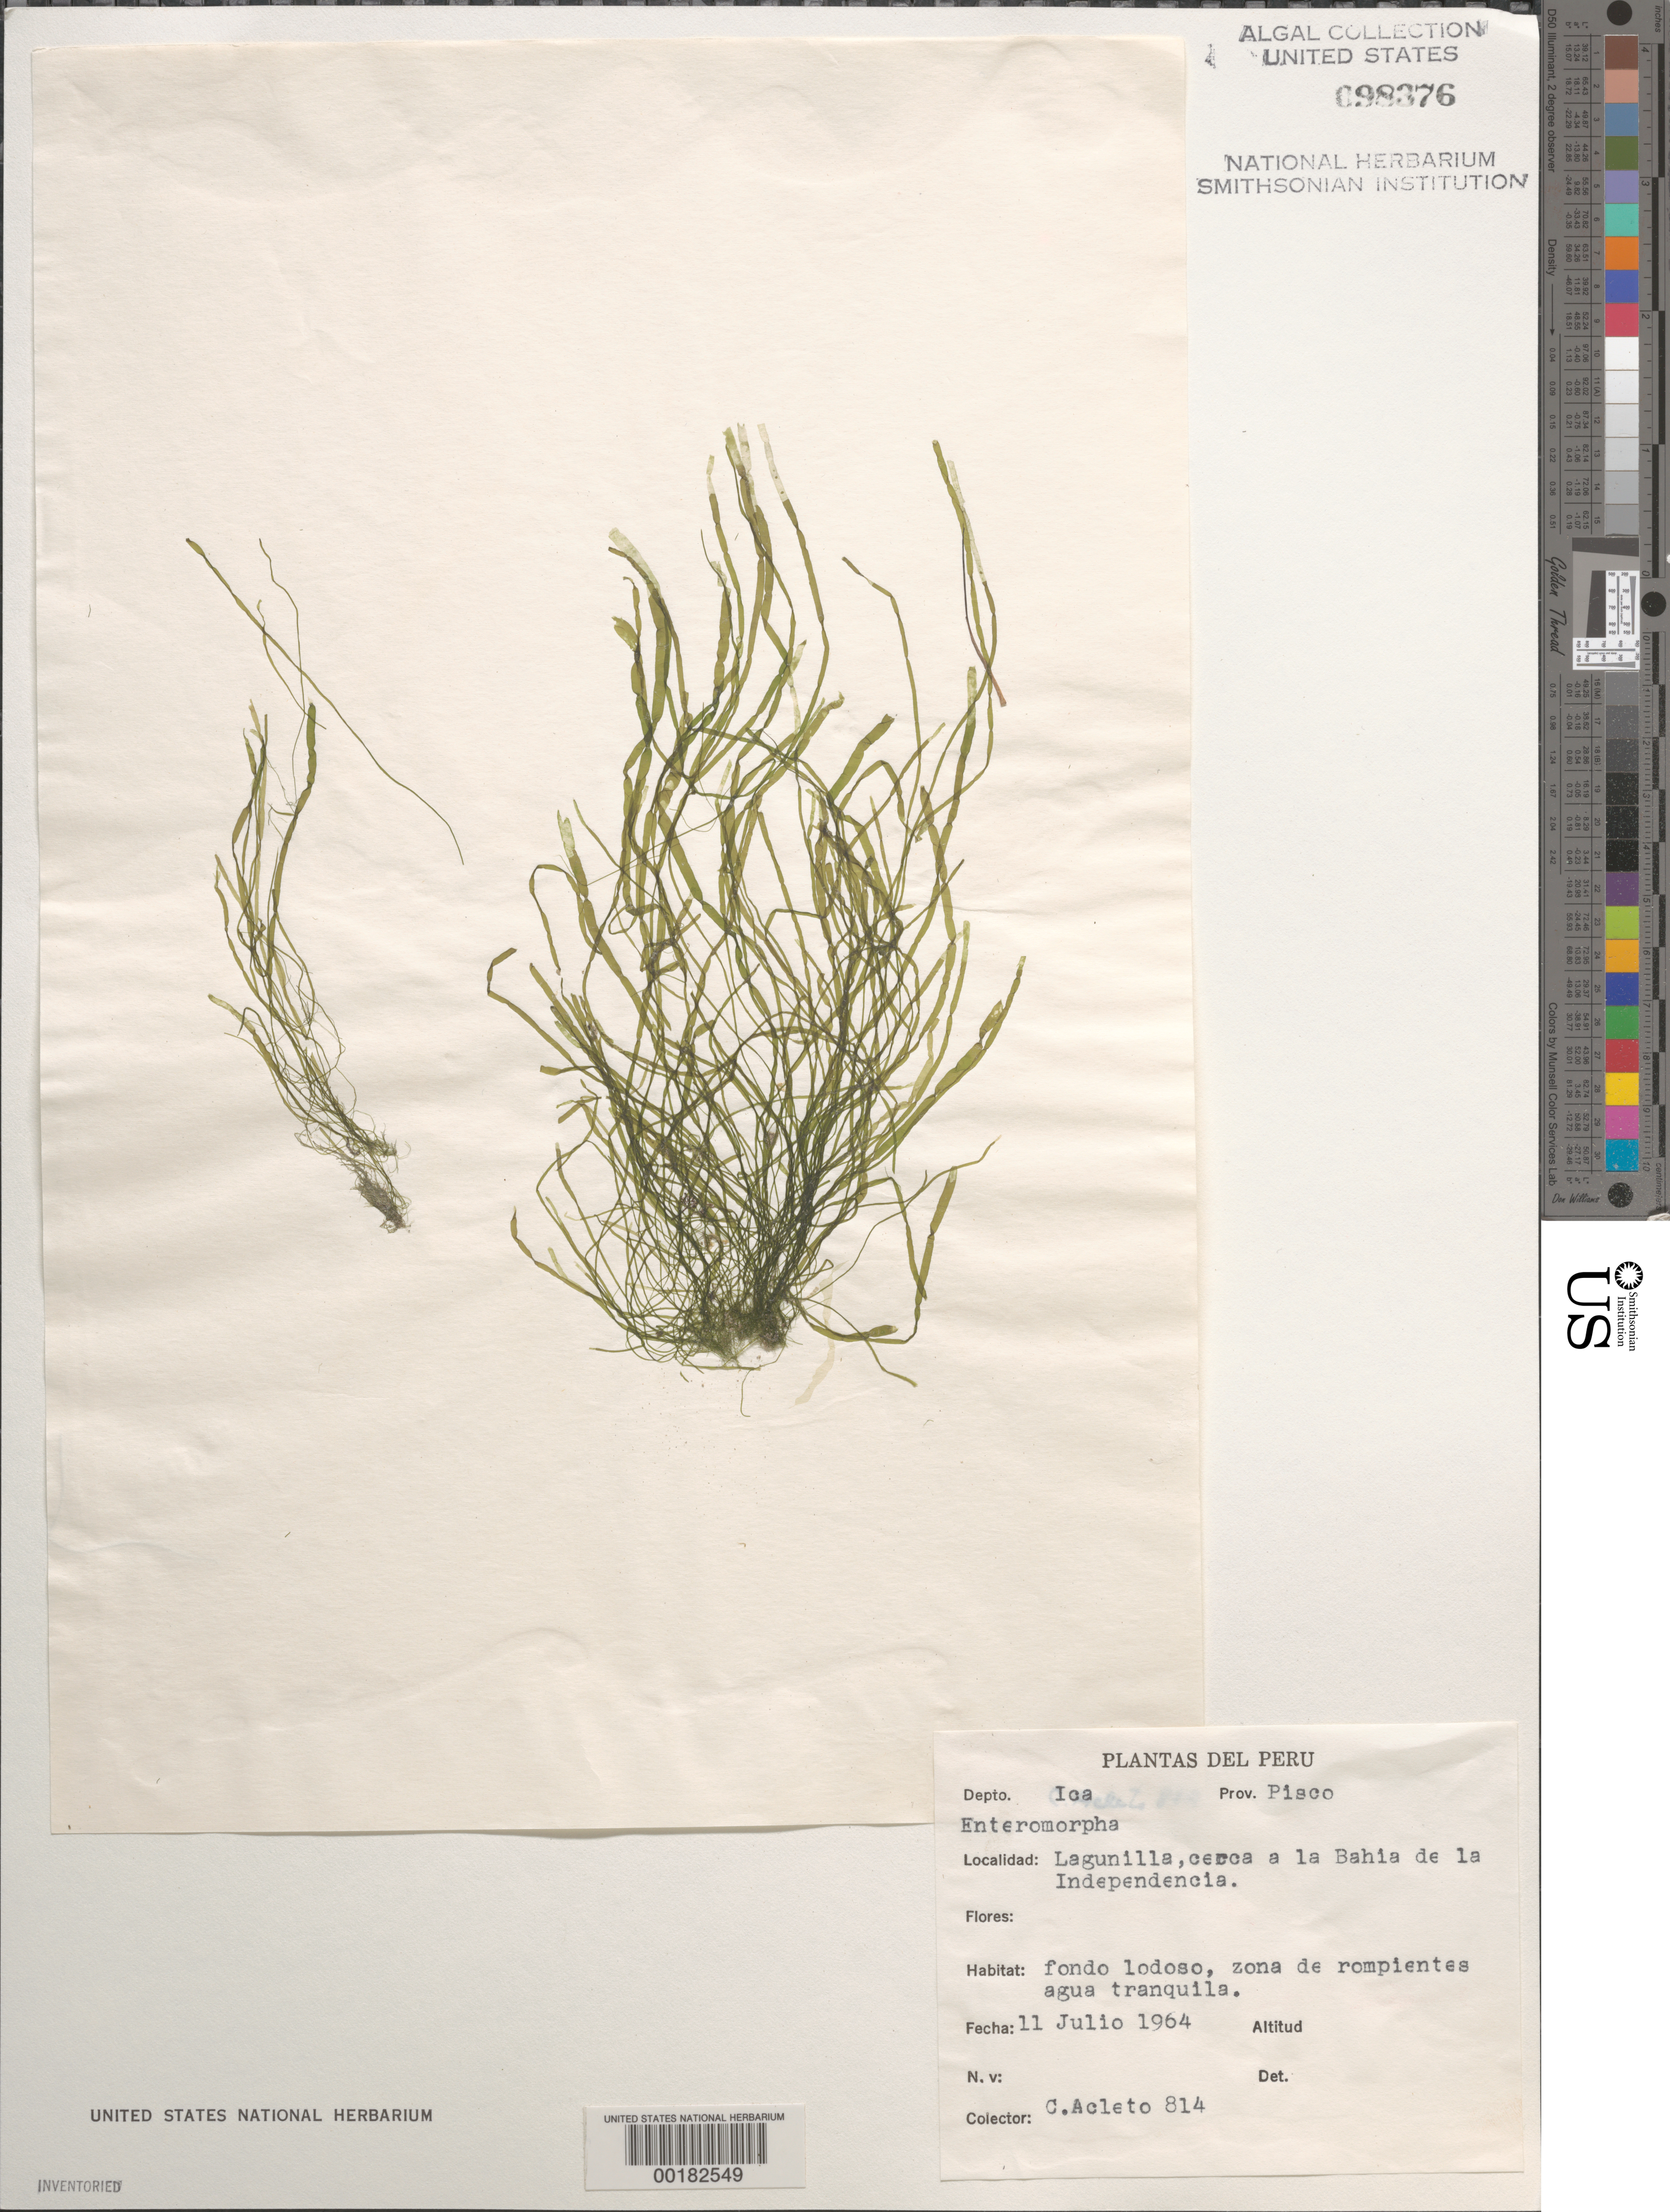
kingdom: Plantae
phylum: Chlorophyta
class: Ulvophyceae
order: Ulvales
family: Ulvaceae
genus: Ulva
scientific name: Ulva sp.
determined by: Algae name updating Project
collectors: C. Acleto O.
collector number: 814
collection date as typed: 11 Jul 1964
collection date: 1964-07-11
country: Peru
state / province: Ica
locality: Lagunilla, near Bahia de la Independencia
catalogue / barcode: US 98376